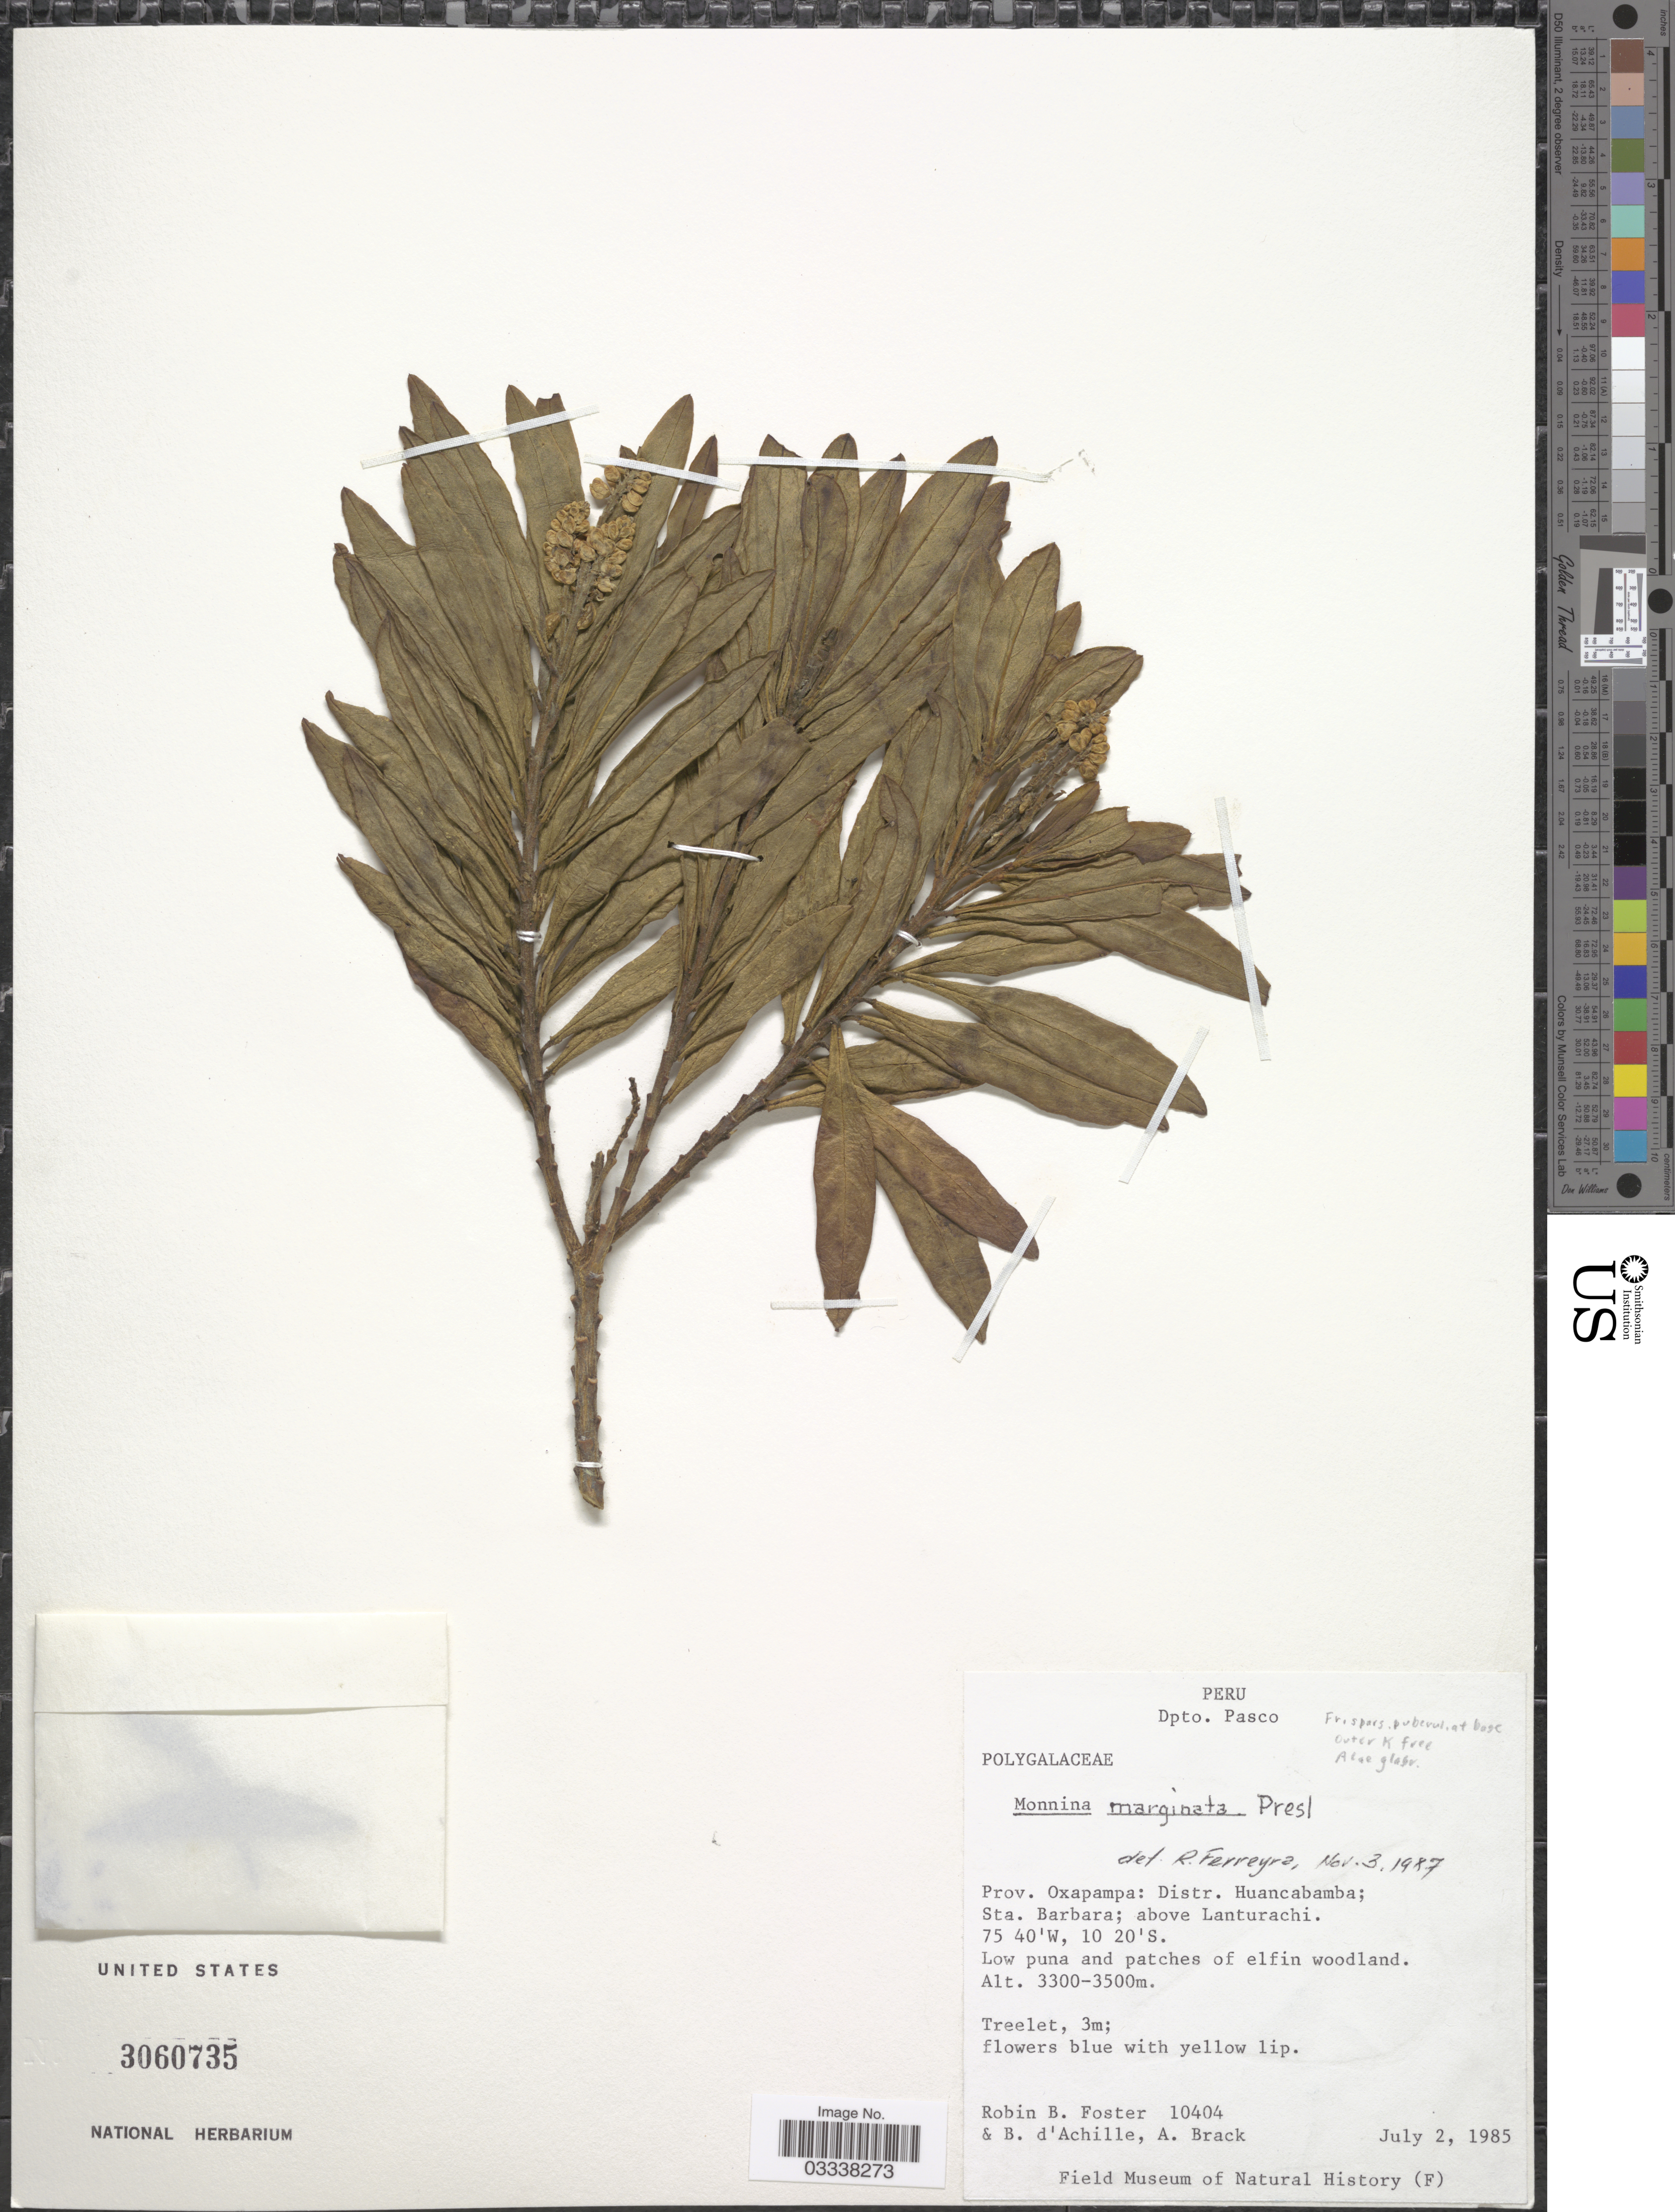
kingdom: Plantae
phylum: Tracheophyta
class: Magnoliopsida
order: Fabales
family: Polygalaceae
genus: Monnina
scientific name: Monnina marginata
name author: C. Presl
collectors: R. B. Foster, B. d'Achille & A. Brack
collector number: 10404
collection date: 1985-07-02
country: Peru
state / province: Pasco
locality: Dpto. Pasco. Prov. Oxapampa: Distr. Huancabamba; Sta. Barbara; above Lanturachi.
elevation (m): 3300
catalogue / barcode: US 3060735